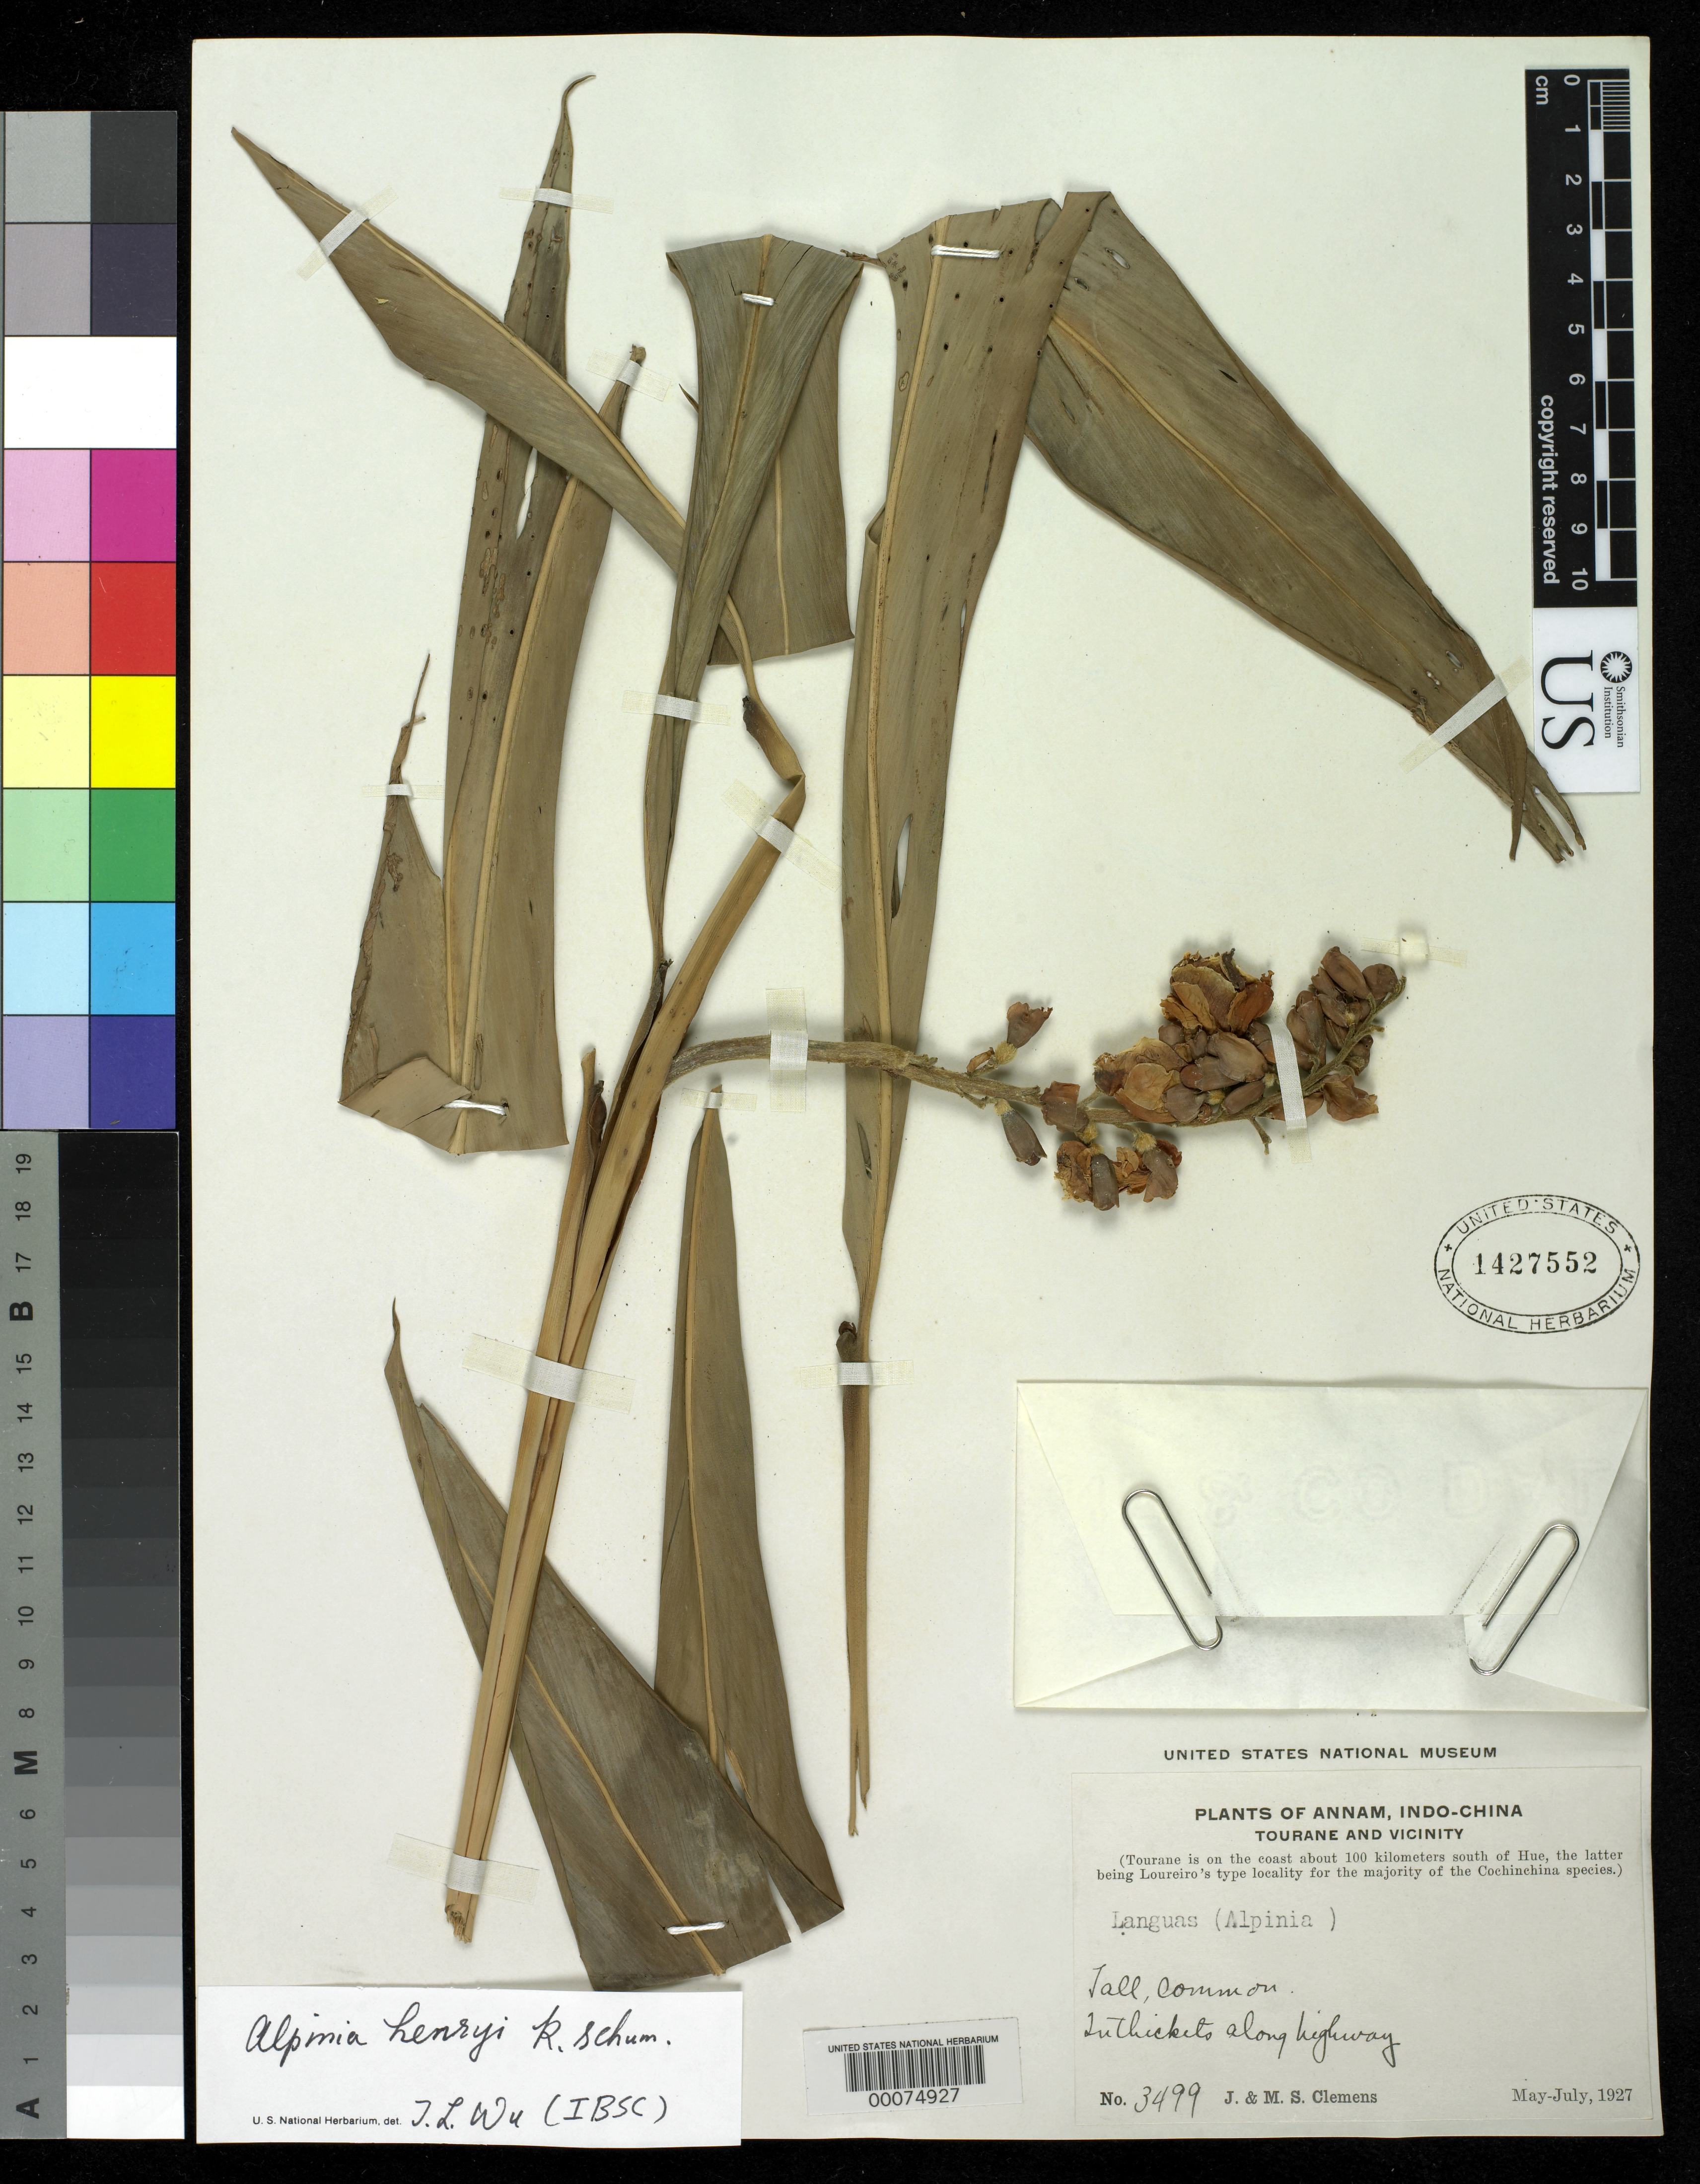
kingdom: Plantae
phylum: Tracheophyta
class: Liliopsida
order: Zingiberales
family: Zingiberaceae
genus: Alpinia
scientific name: Alpinia henryi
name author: K. Schum.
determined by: Wu, Te-Ling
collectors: J. Clemens & M. S. Clemens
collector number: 3499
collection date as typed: May 1927 to -- Jul 1927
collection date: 1927-05/1927-07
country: Vietnam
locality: Plants of annam, indo-china, tourane and vicinity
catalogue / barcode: US 1427552